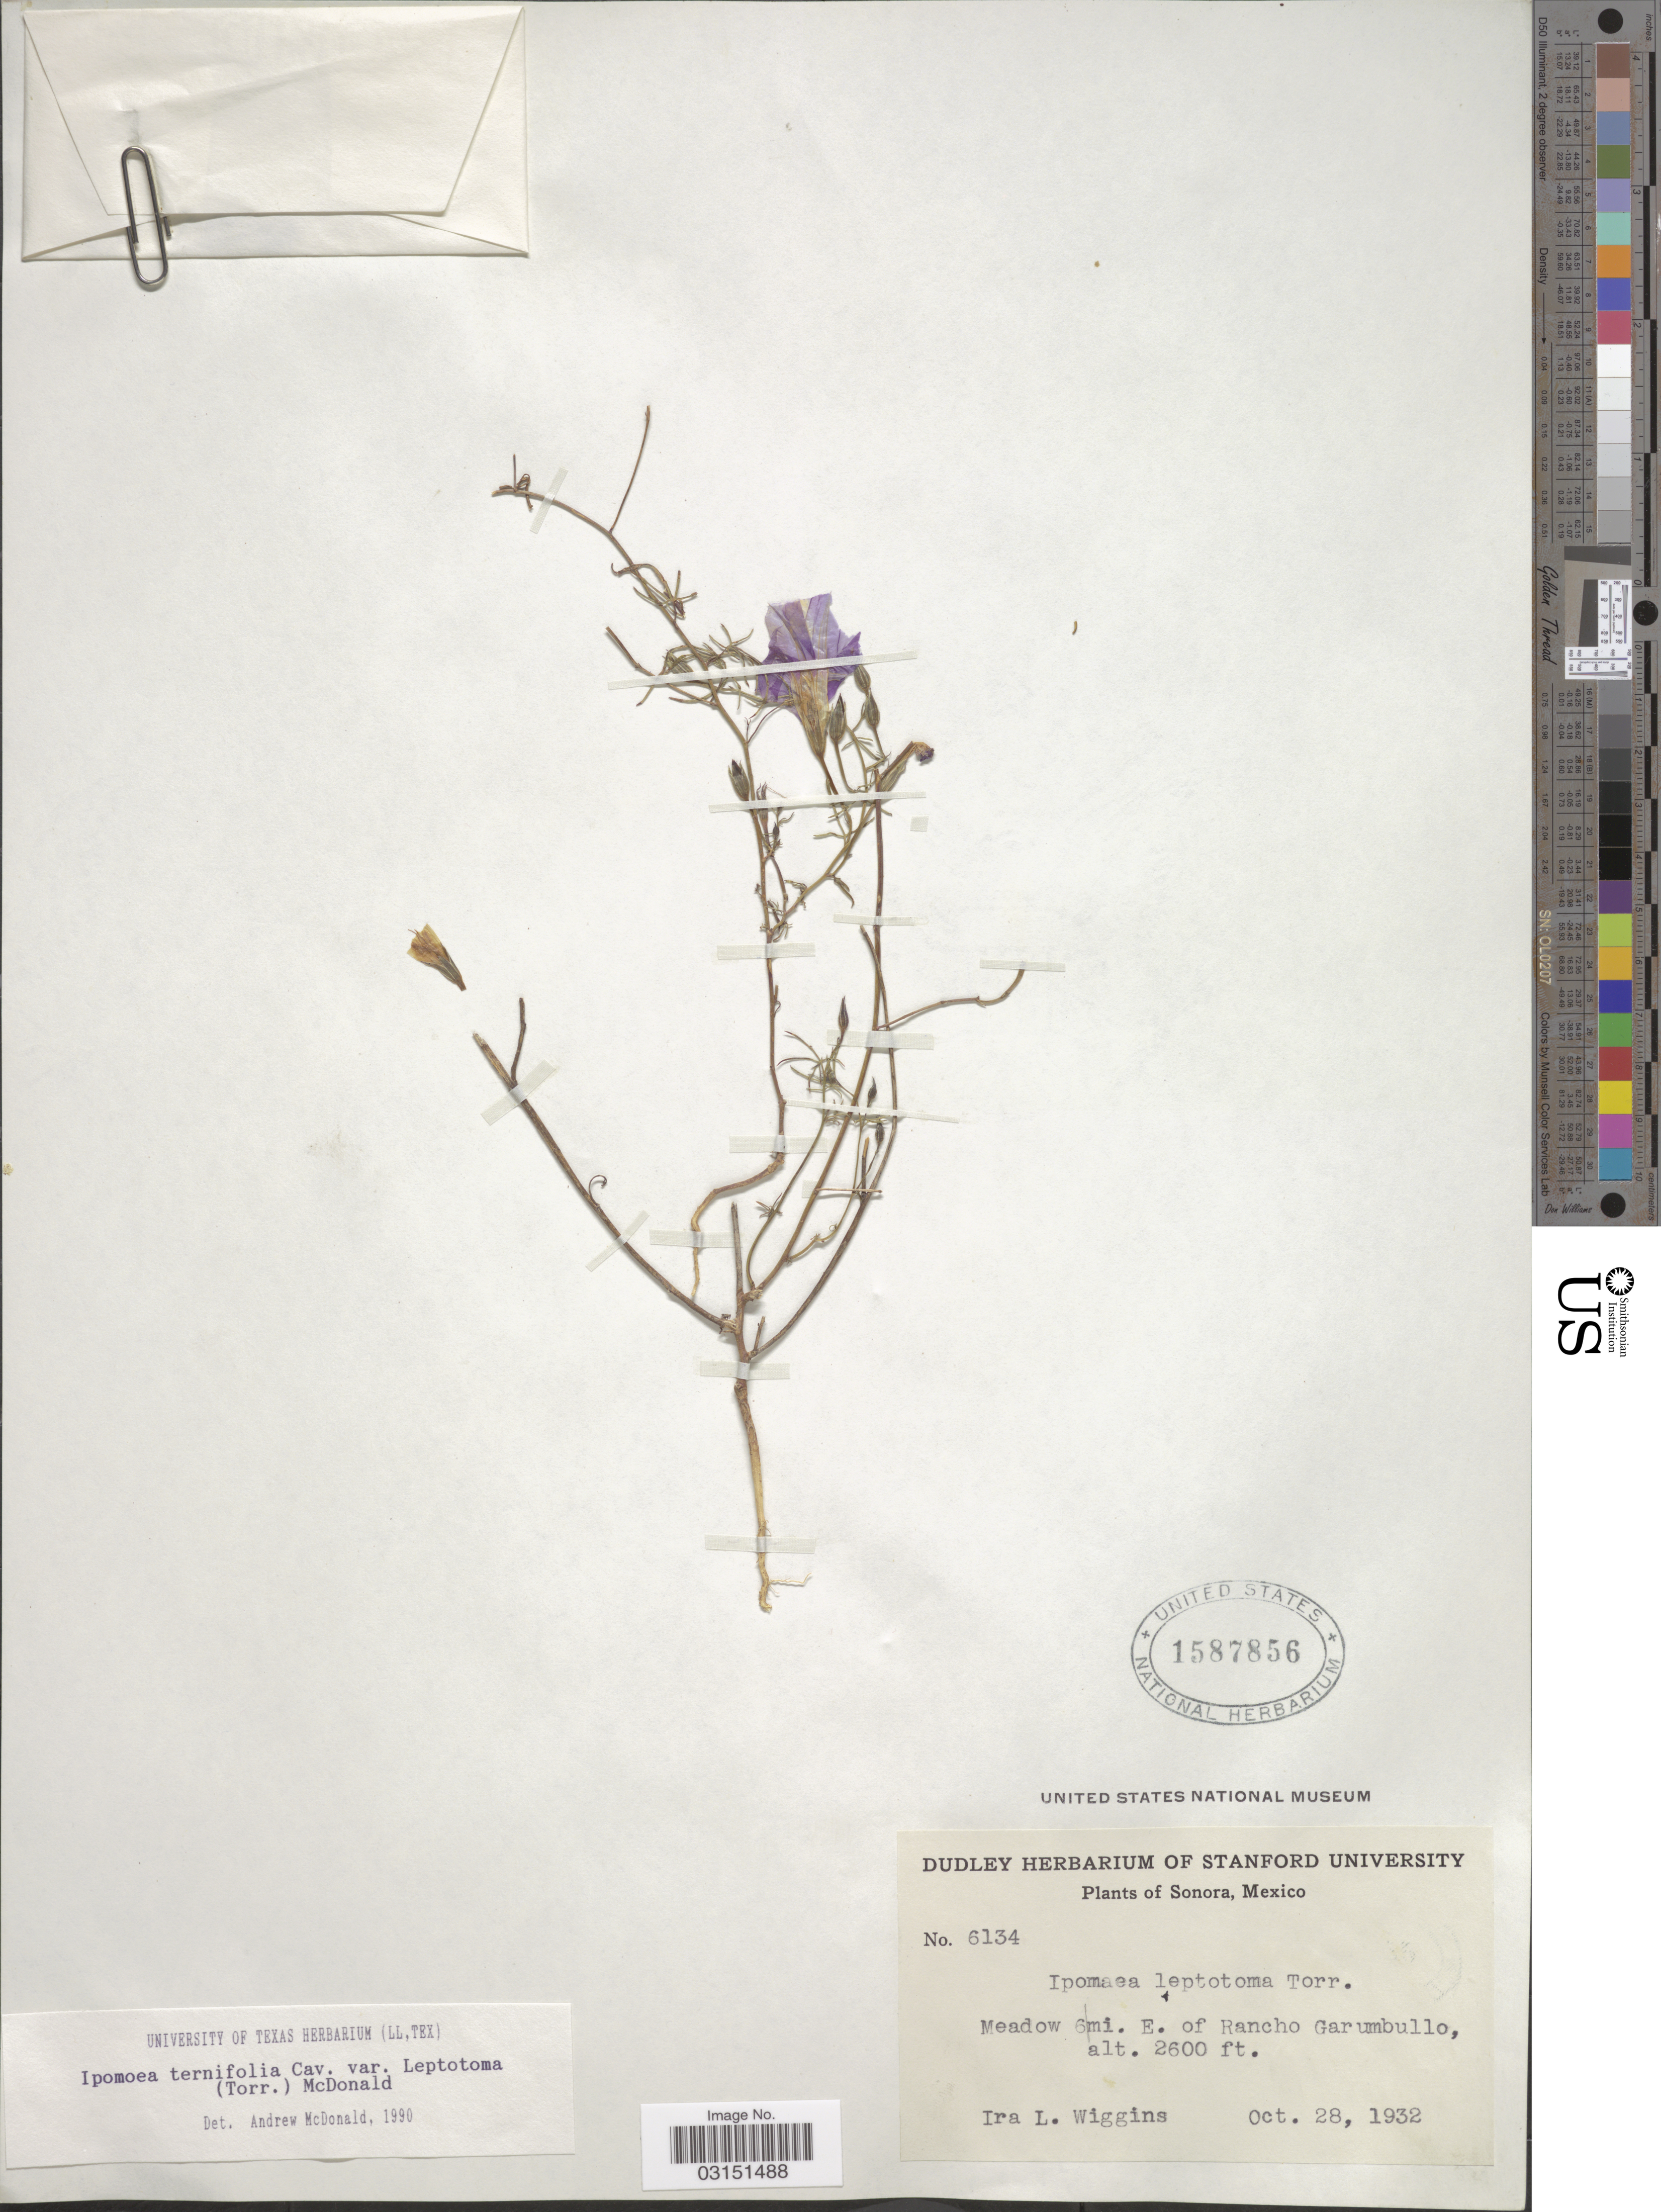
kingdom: Plantae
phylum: Tracheophyta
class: Magnoliopsida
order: Solanales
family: Convolvulaceae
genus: Ipomoea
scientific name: Ipomoea ternifolia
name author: Cav.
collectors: I. L. Wiggins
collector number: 6134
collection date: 1932-10-28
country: Mexico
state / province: Sonora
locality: Meadow 6 mi. E. of Rancho Garumbullo.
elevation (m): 792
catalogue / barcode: US 1587856